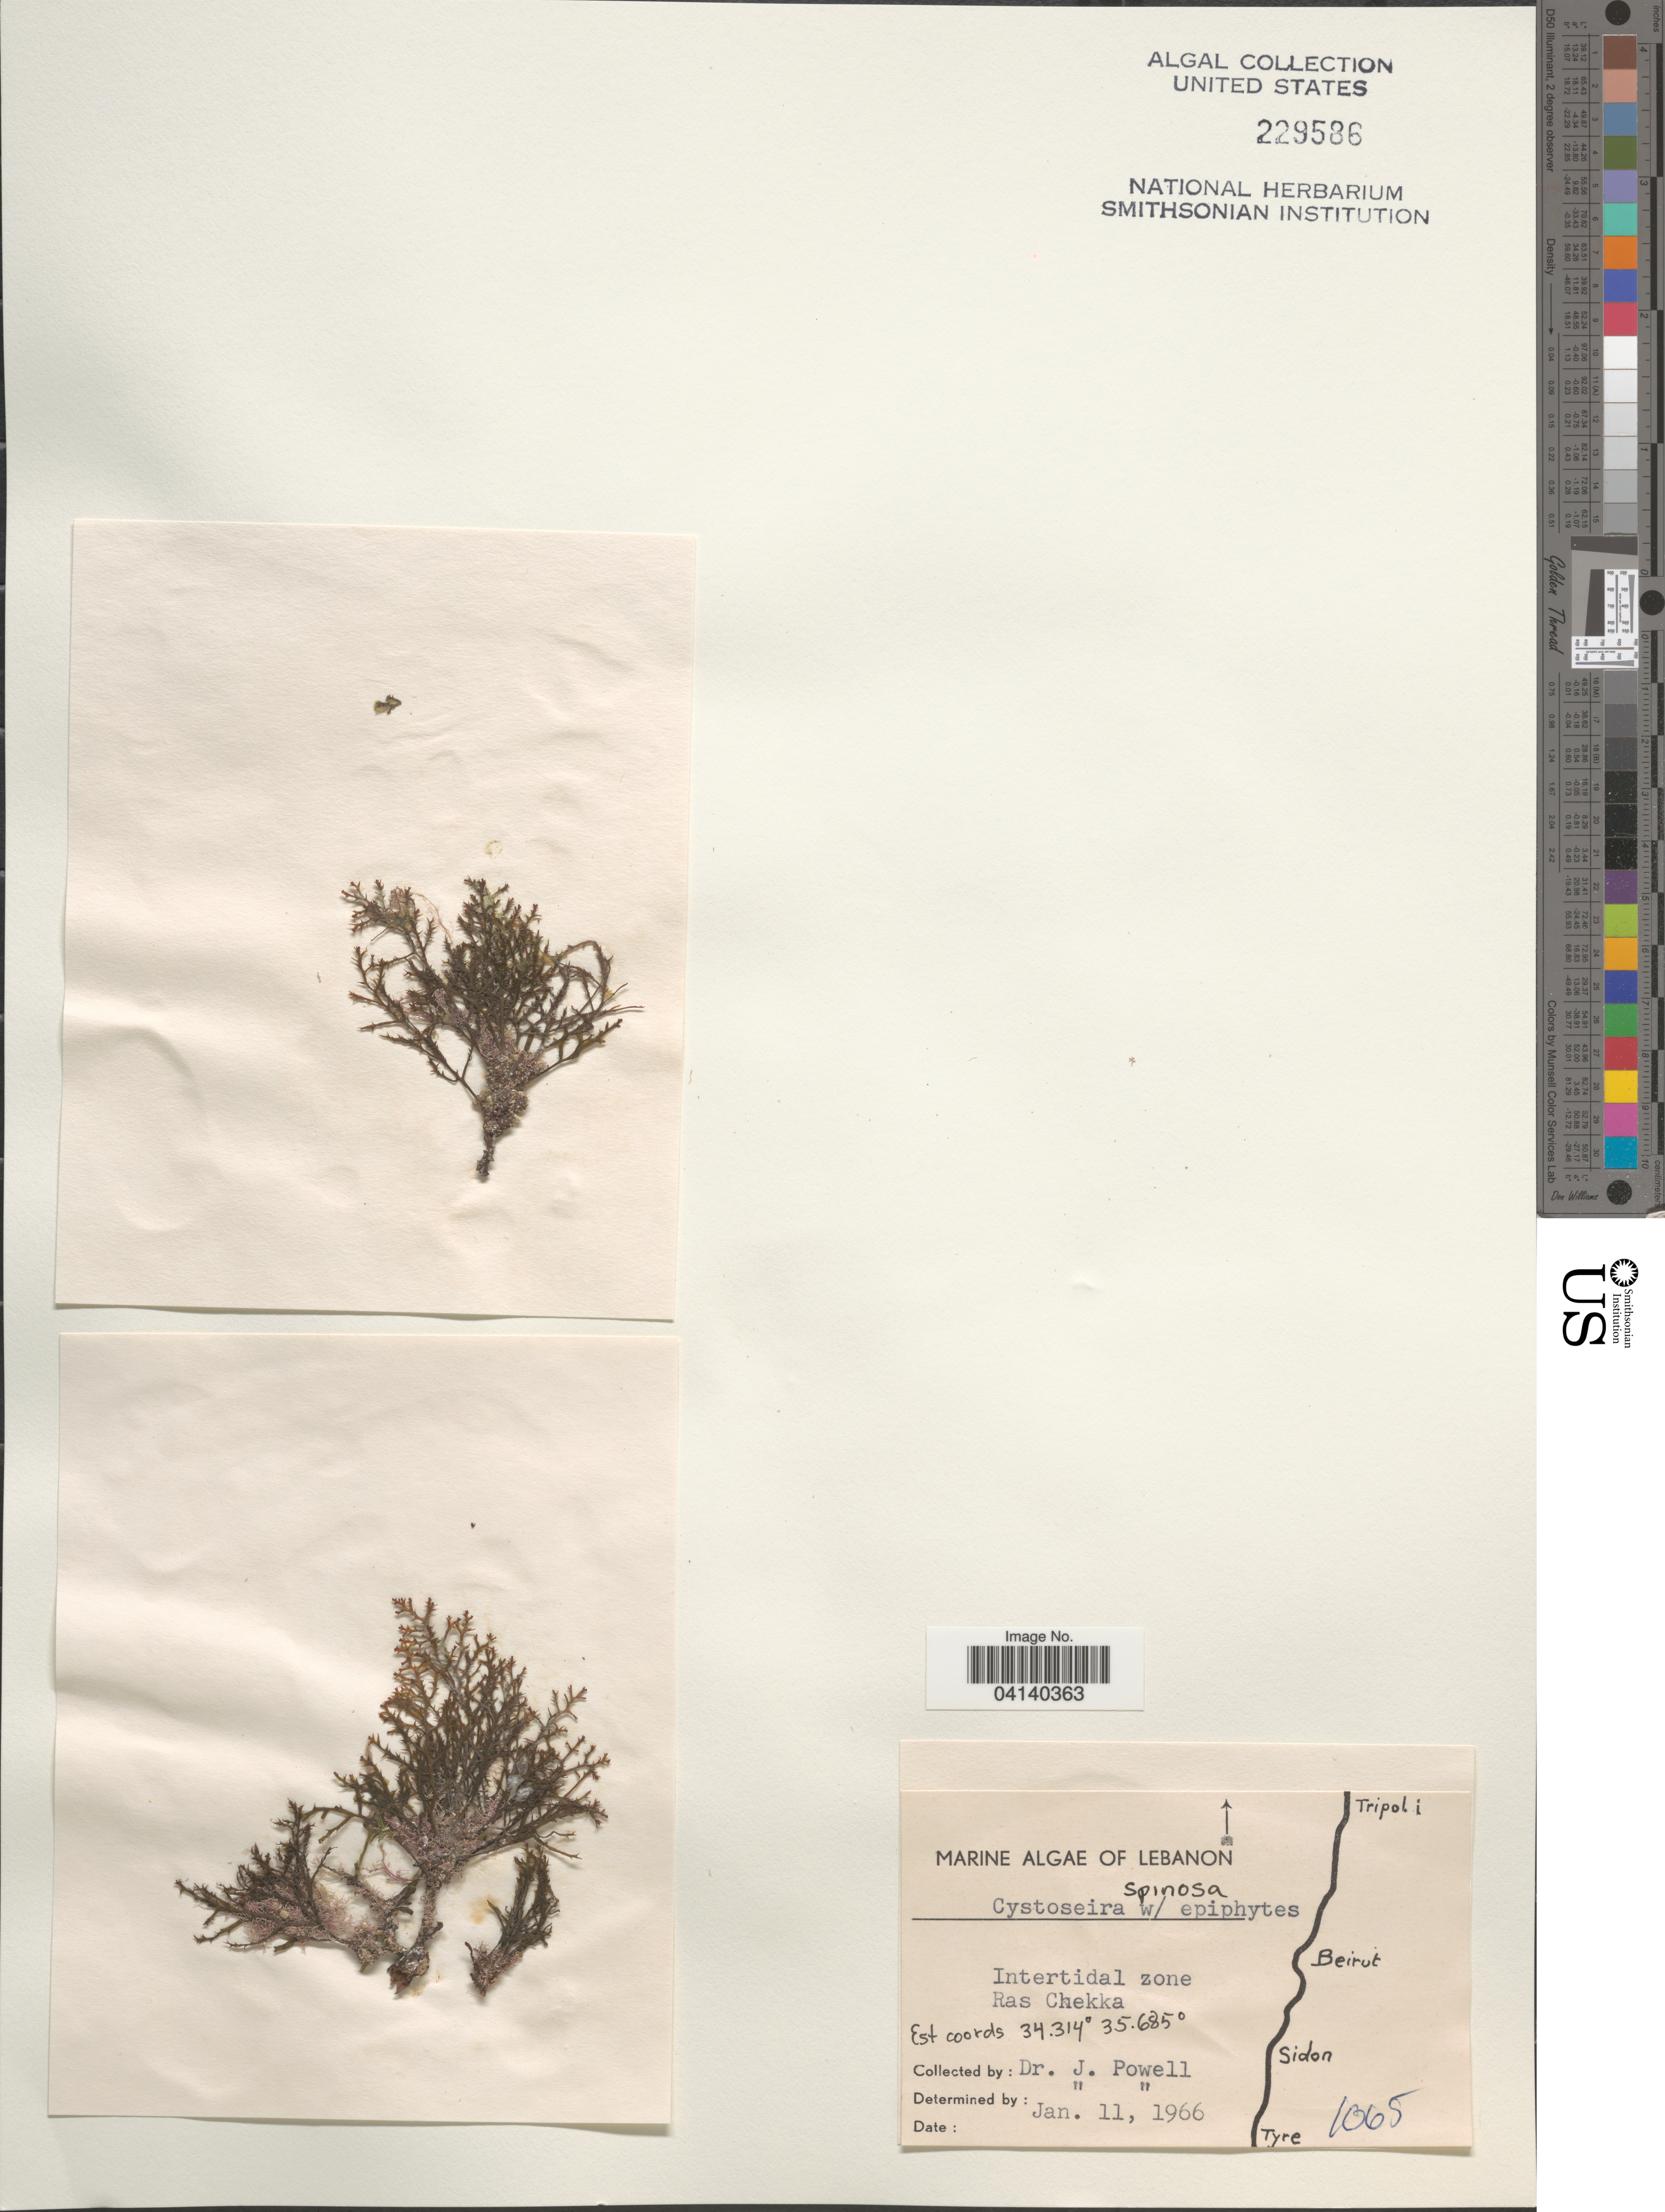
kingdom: Chromista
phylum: Ochrophyta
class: Phaeophyceae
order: Fucales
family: Sargassaceae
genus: Gongolaria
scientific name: Gongolaria montagnei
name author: (J. Agardh) Kuntze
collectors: J. Powell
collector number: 1065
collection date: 1966-01-11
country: Lebanon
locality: Ras Chekka.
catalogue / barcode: US 229586